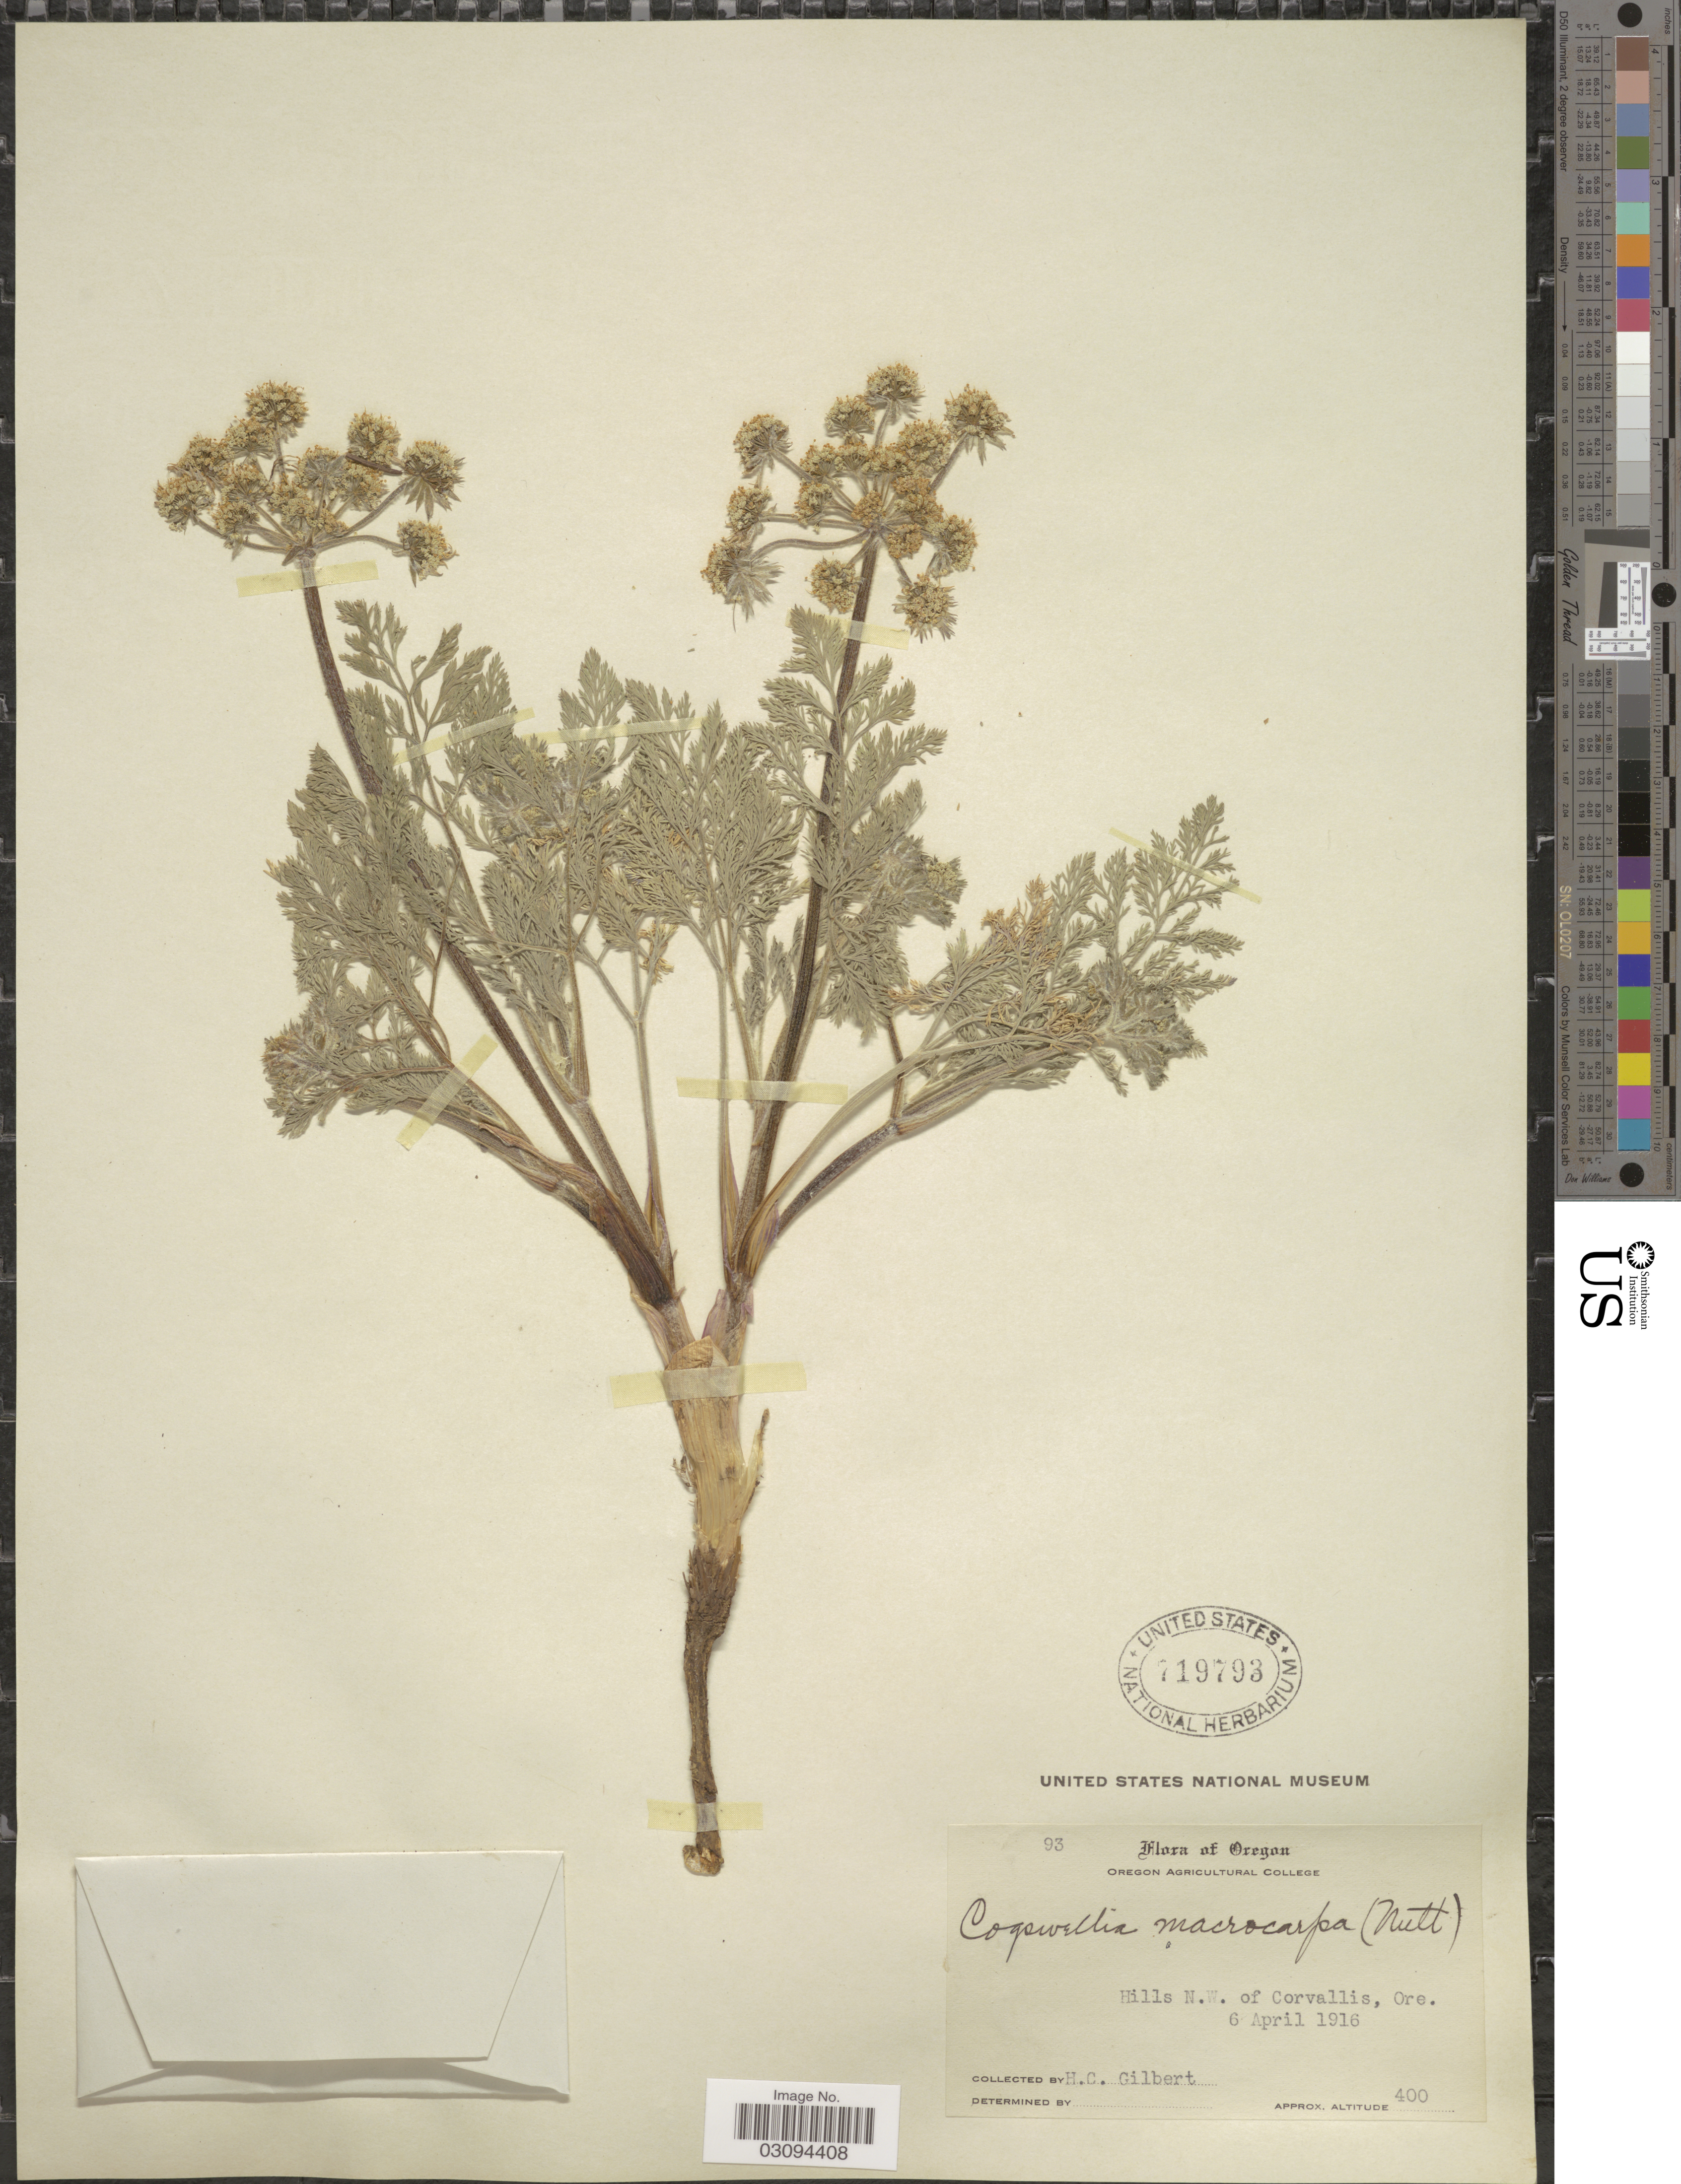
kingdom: Plantae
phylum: Tracheophyta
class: Magnoliopsida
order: Apiales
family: Apiaceae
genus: Lomatium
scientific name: Lomatium macrocarpum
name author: (Hook. et al.) J.M. Coult. & Rose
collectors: H. Gilbert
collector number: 93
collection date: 1916-04-06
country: United States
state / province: Oregon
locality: Hills N.W. of Corvallis.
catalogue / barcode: US 719793